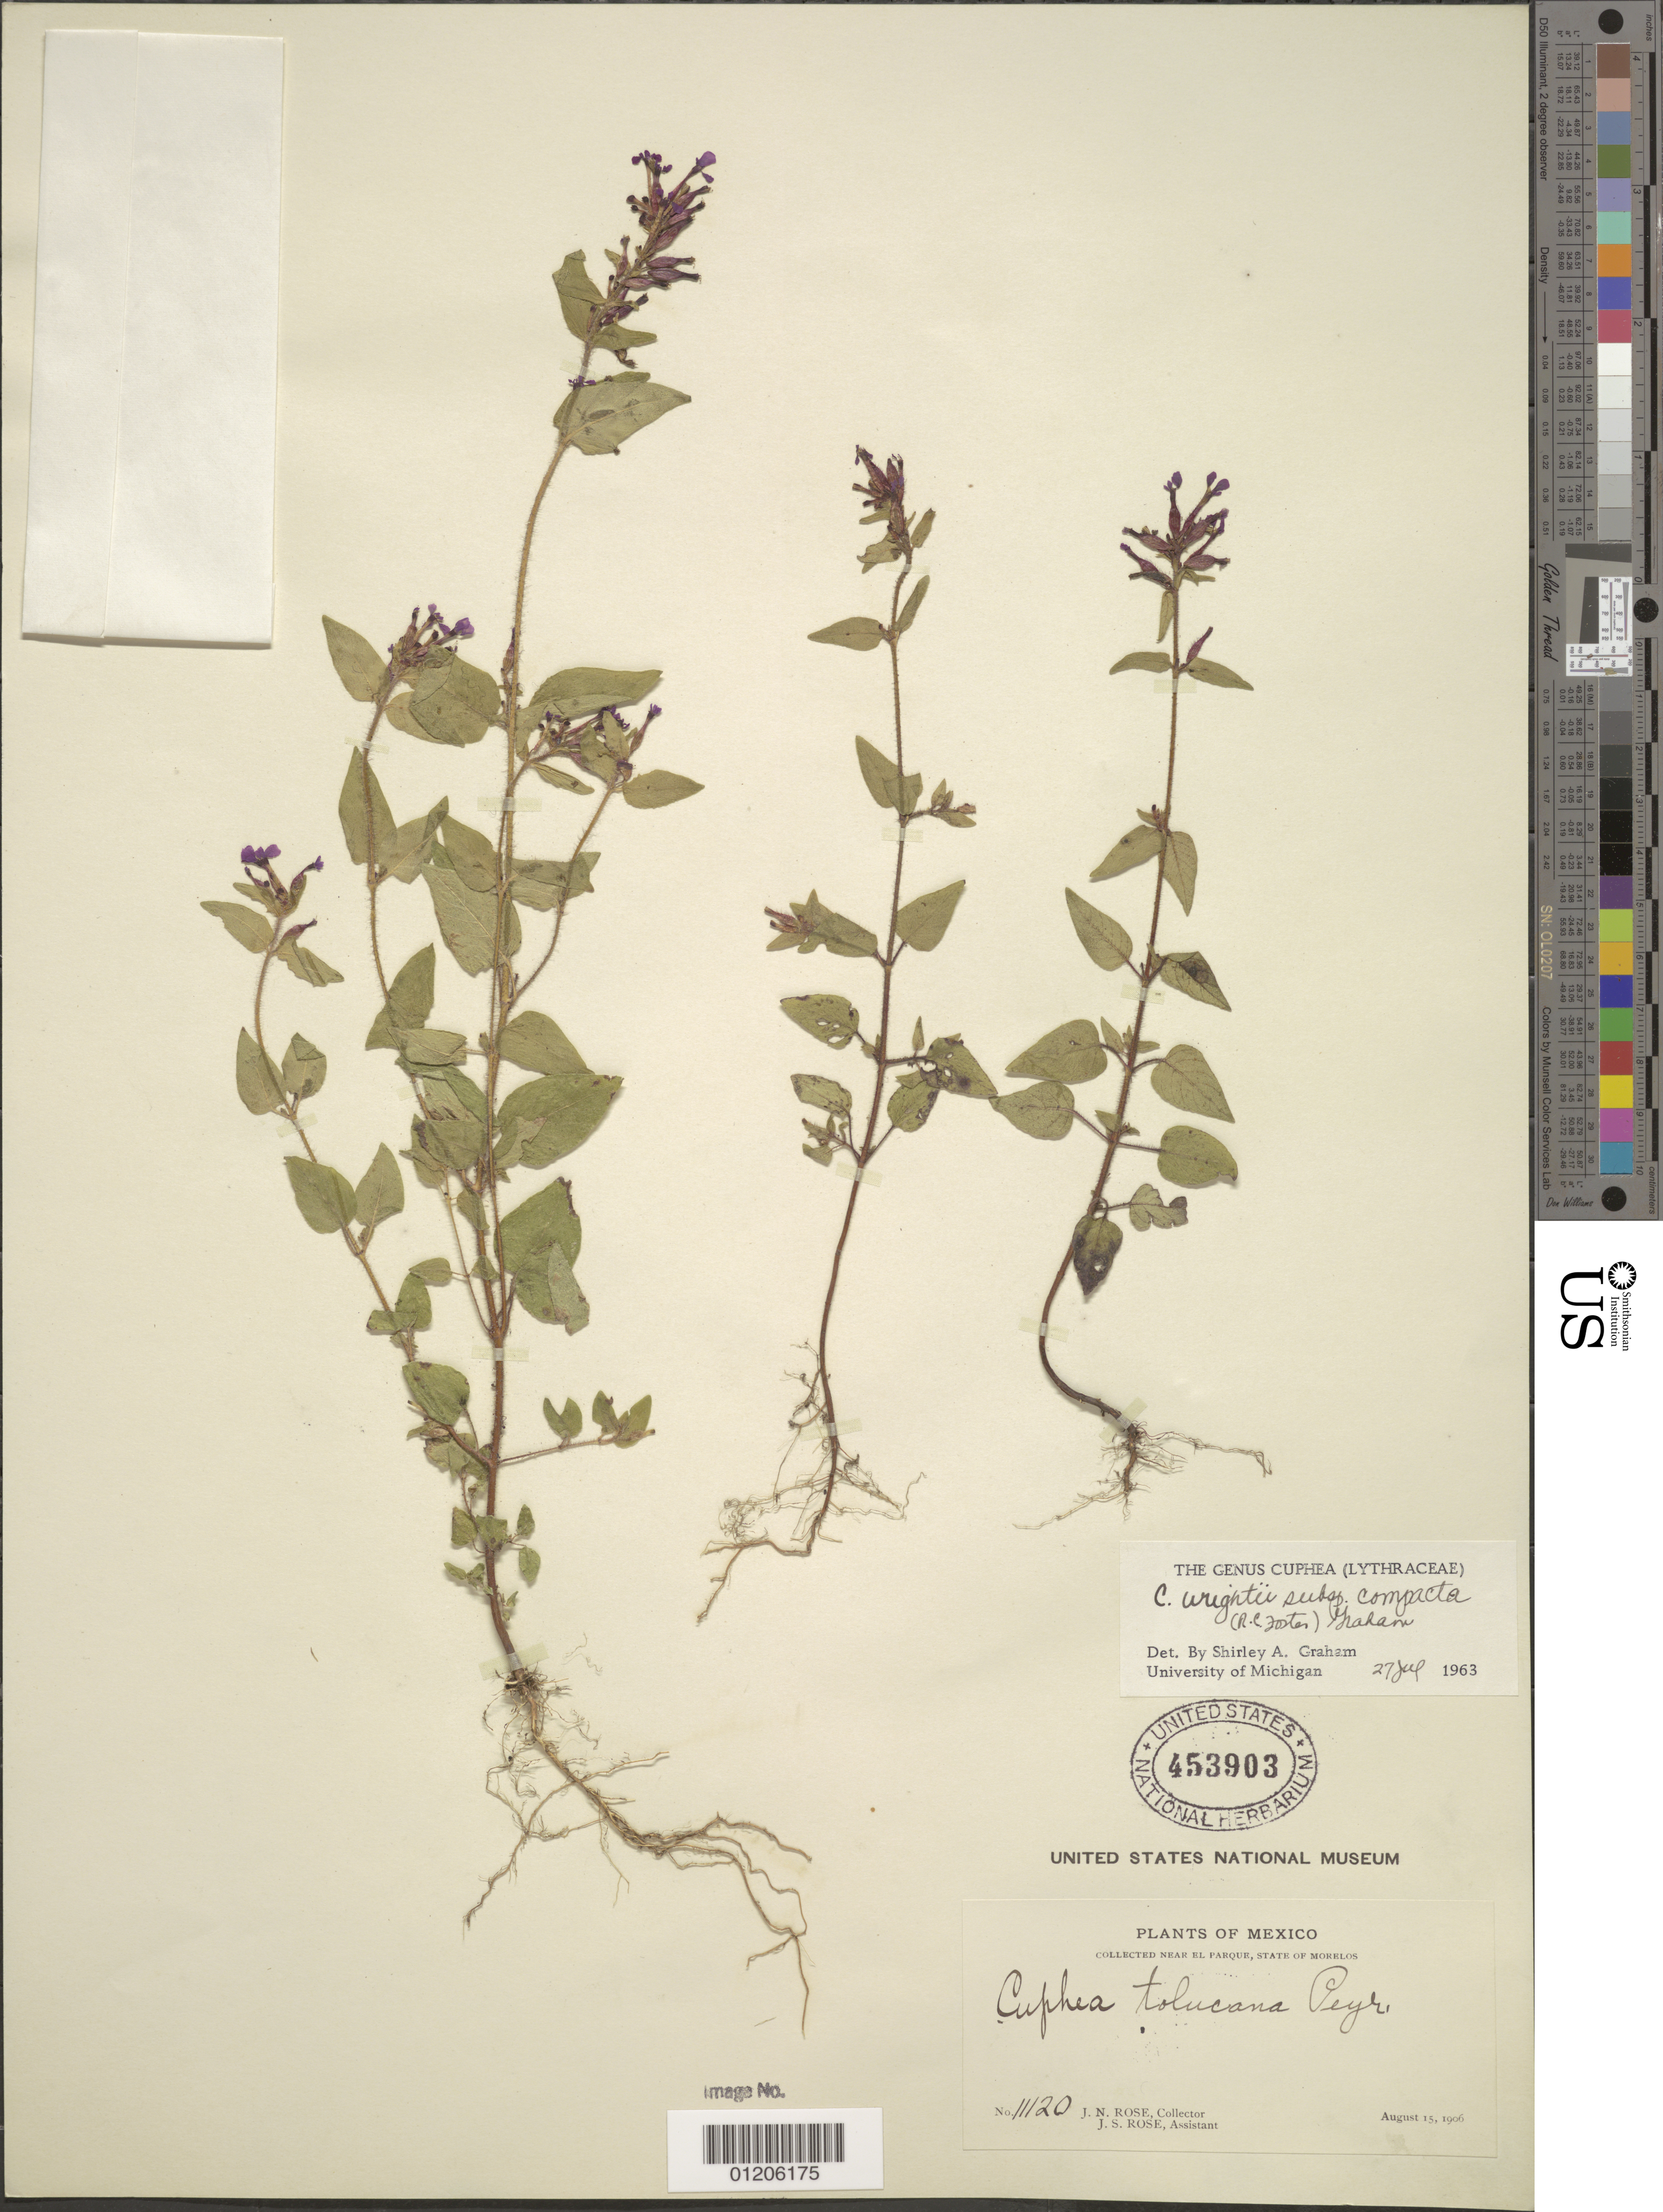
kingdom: Plantae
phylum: Tracheophyta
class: Magnoliopsida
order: Myrtales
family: Lythraceae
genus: Cuphea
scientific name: Cuphea wrightii var. compacta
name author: R.C. Foster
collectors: J. N. Rose & J. S. Rose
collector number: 11120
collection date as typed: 15 Aug 1906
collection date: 1906-08-15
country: Mexico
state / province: Morelos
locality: Near El Parque, State of Morelos.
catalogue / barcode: US 453903